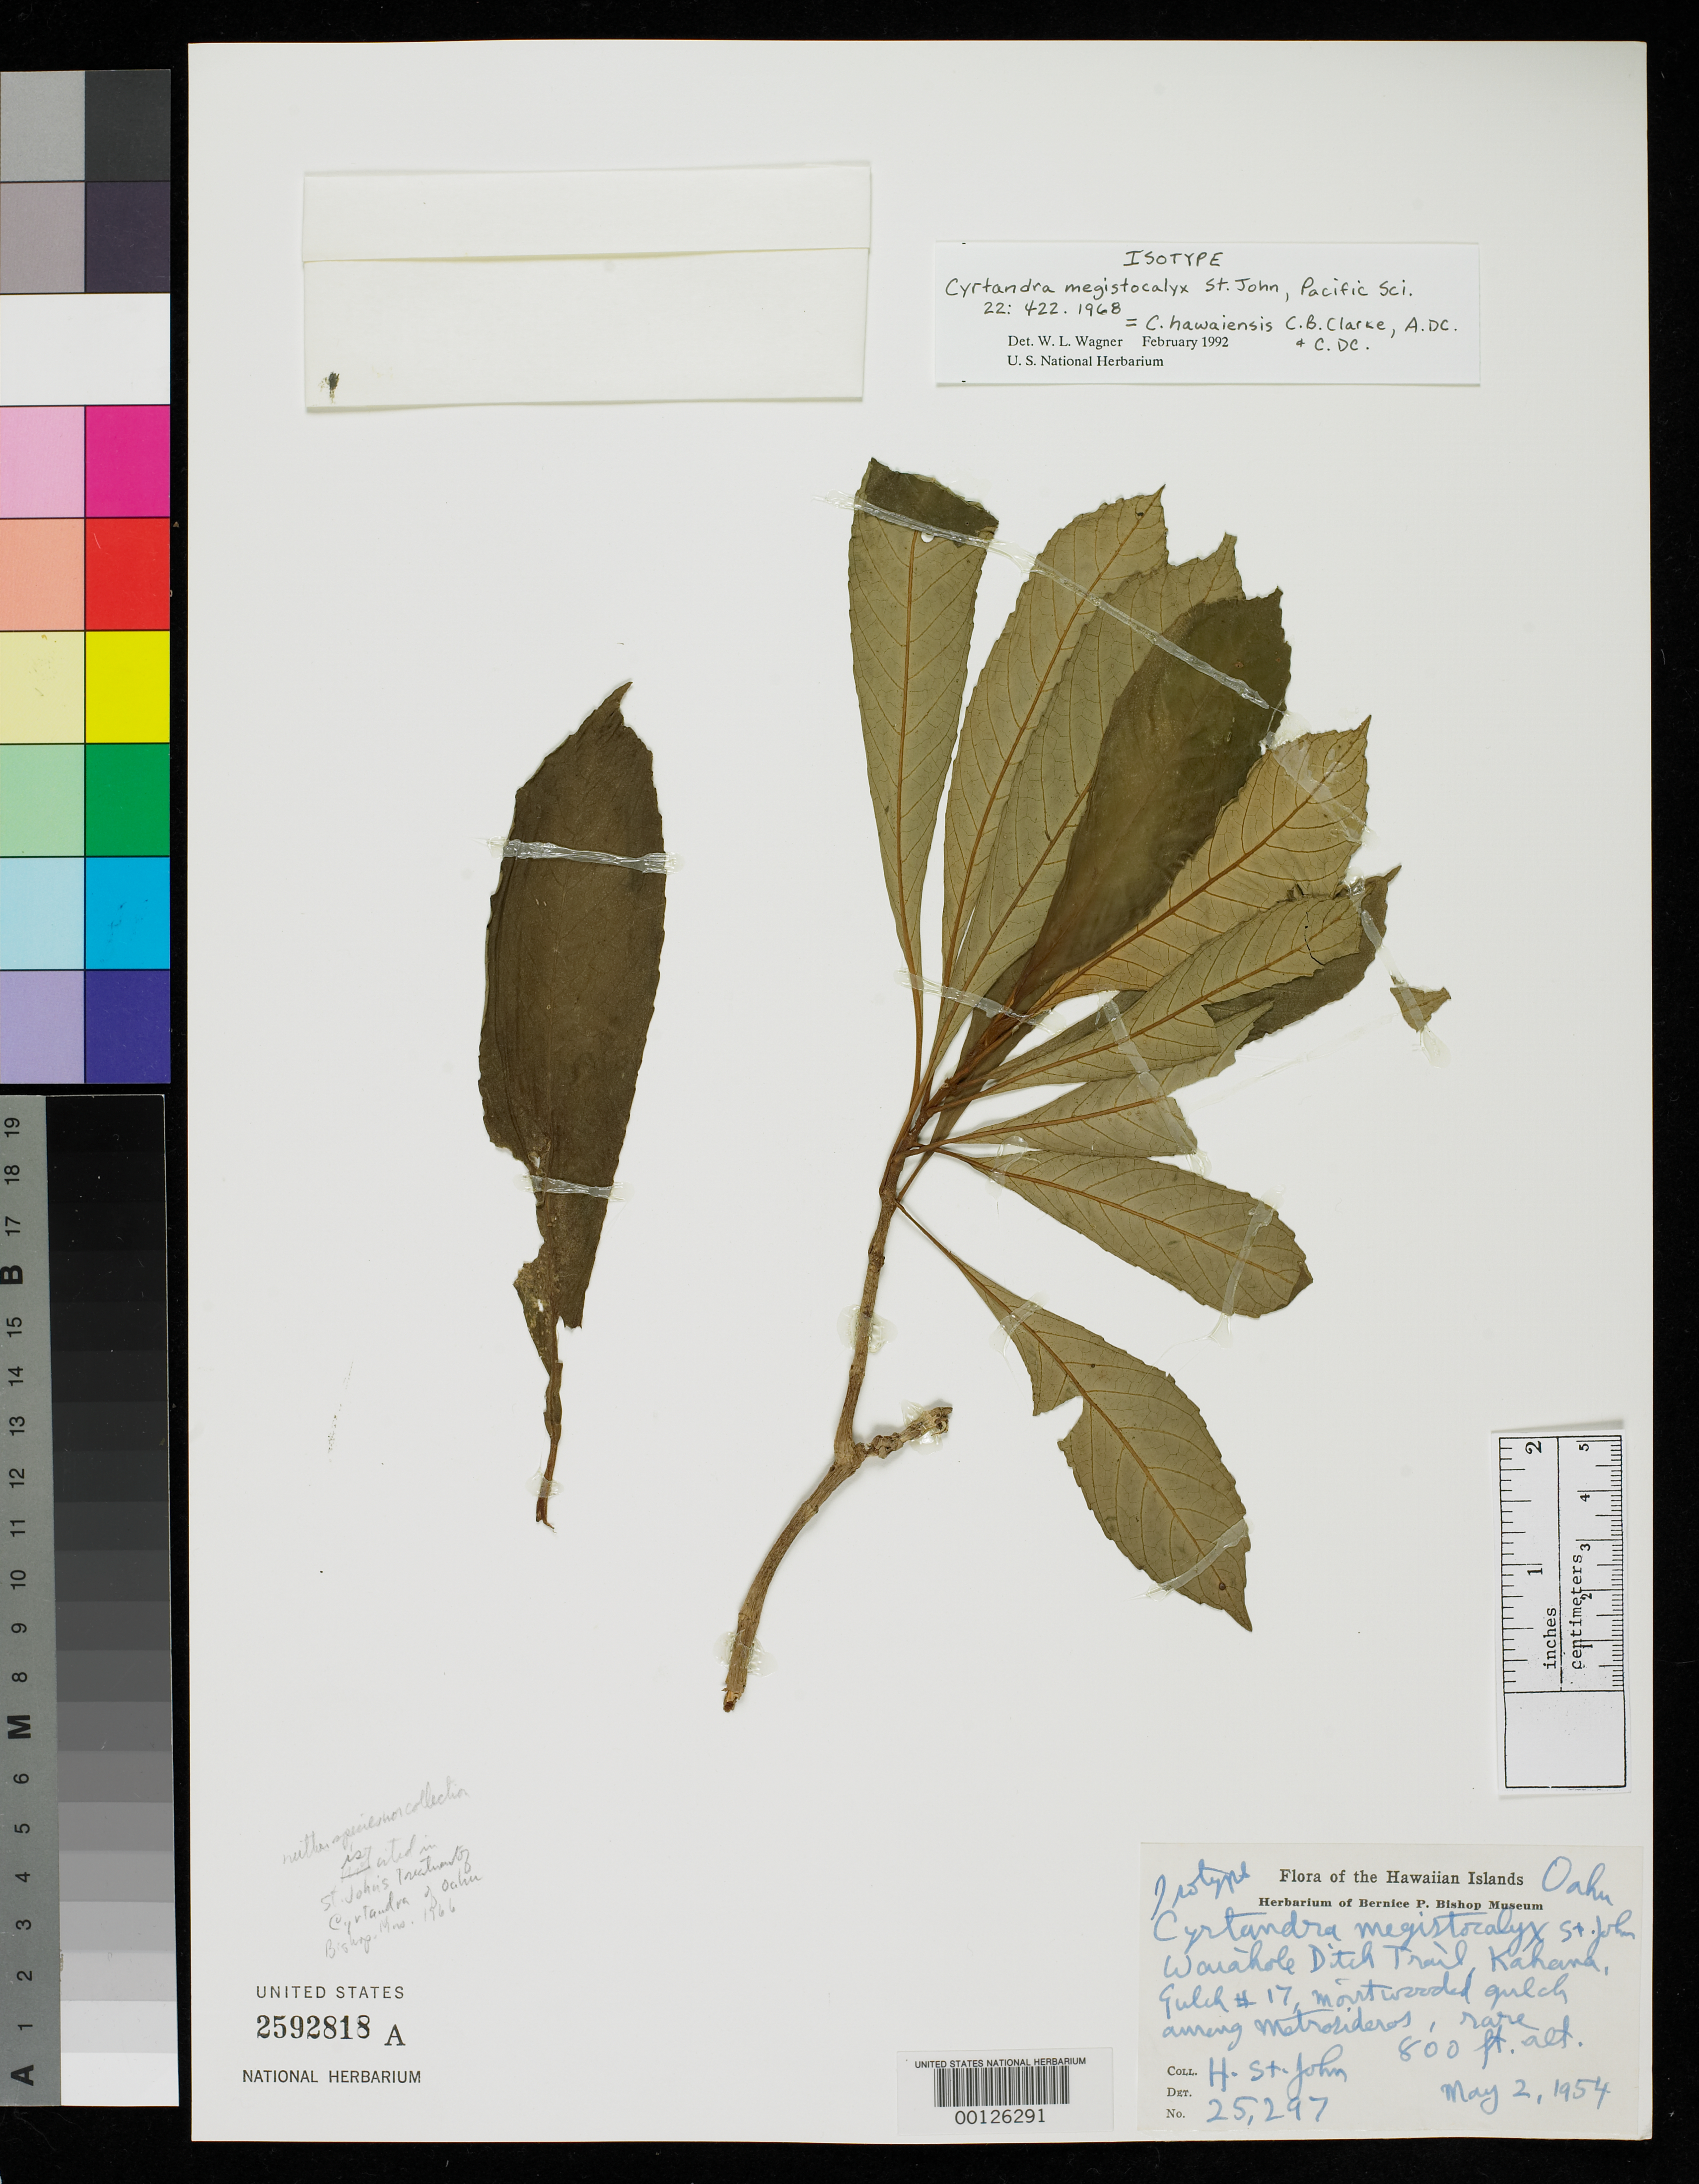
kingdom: Plantae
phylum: Tracheophyta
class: Magnoliopsida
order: Lamiales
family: Gesneriaceae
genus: Cyrtandra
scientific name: Cyrtandra megistocalyx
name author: H. St. John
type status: Isotype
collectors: H. St. John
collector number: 25297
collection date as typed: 02 May 1954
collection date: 1954-05-02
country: United States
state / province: Hawaii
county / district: Honolulu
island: Oahu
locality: Waiahole Ditch trail, Kahana, Gulch # 17.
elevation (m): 244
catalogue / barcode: US 2592818A